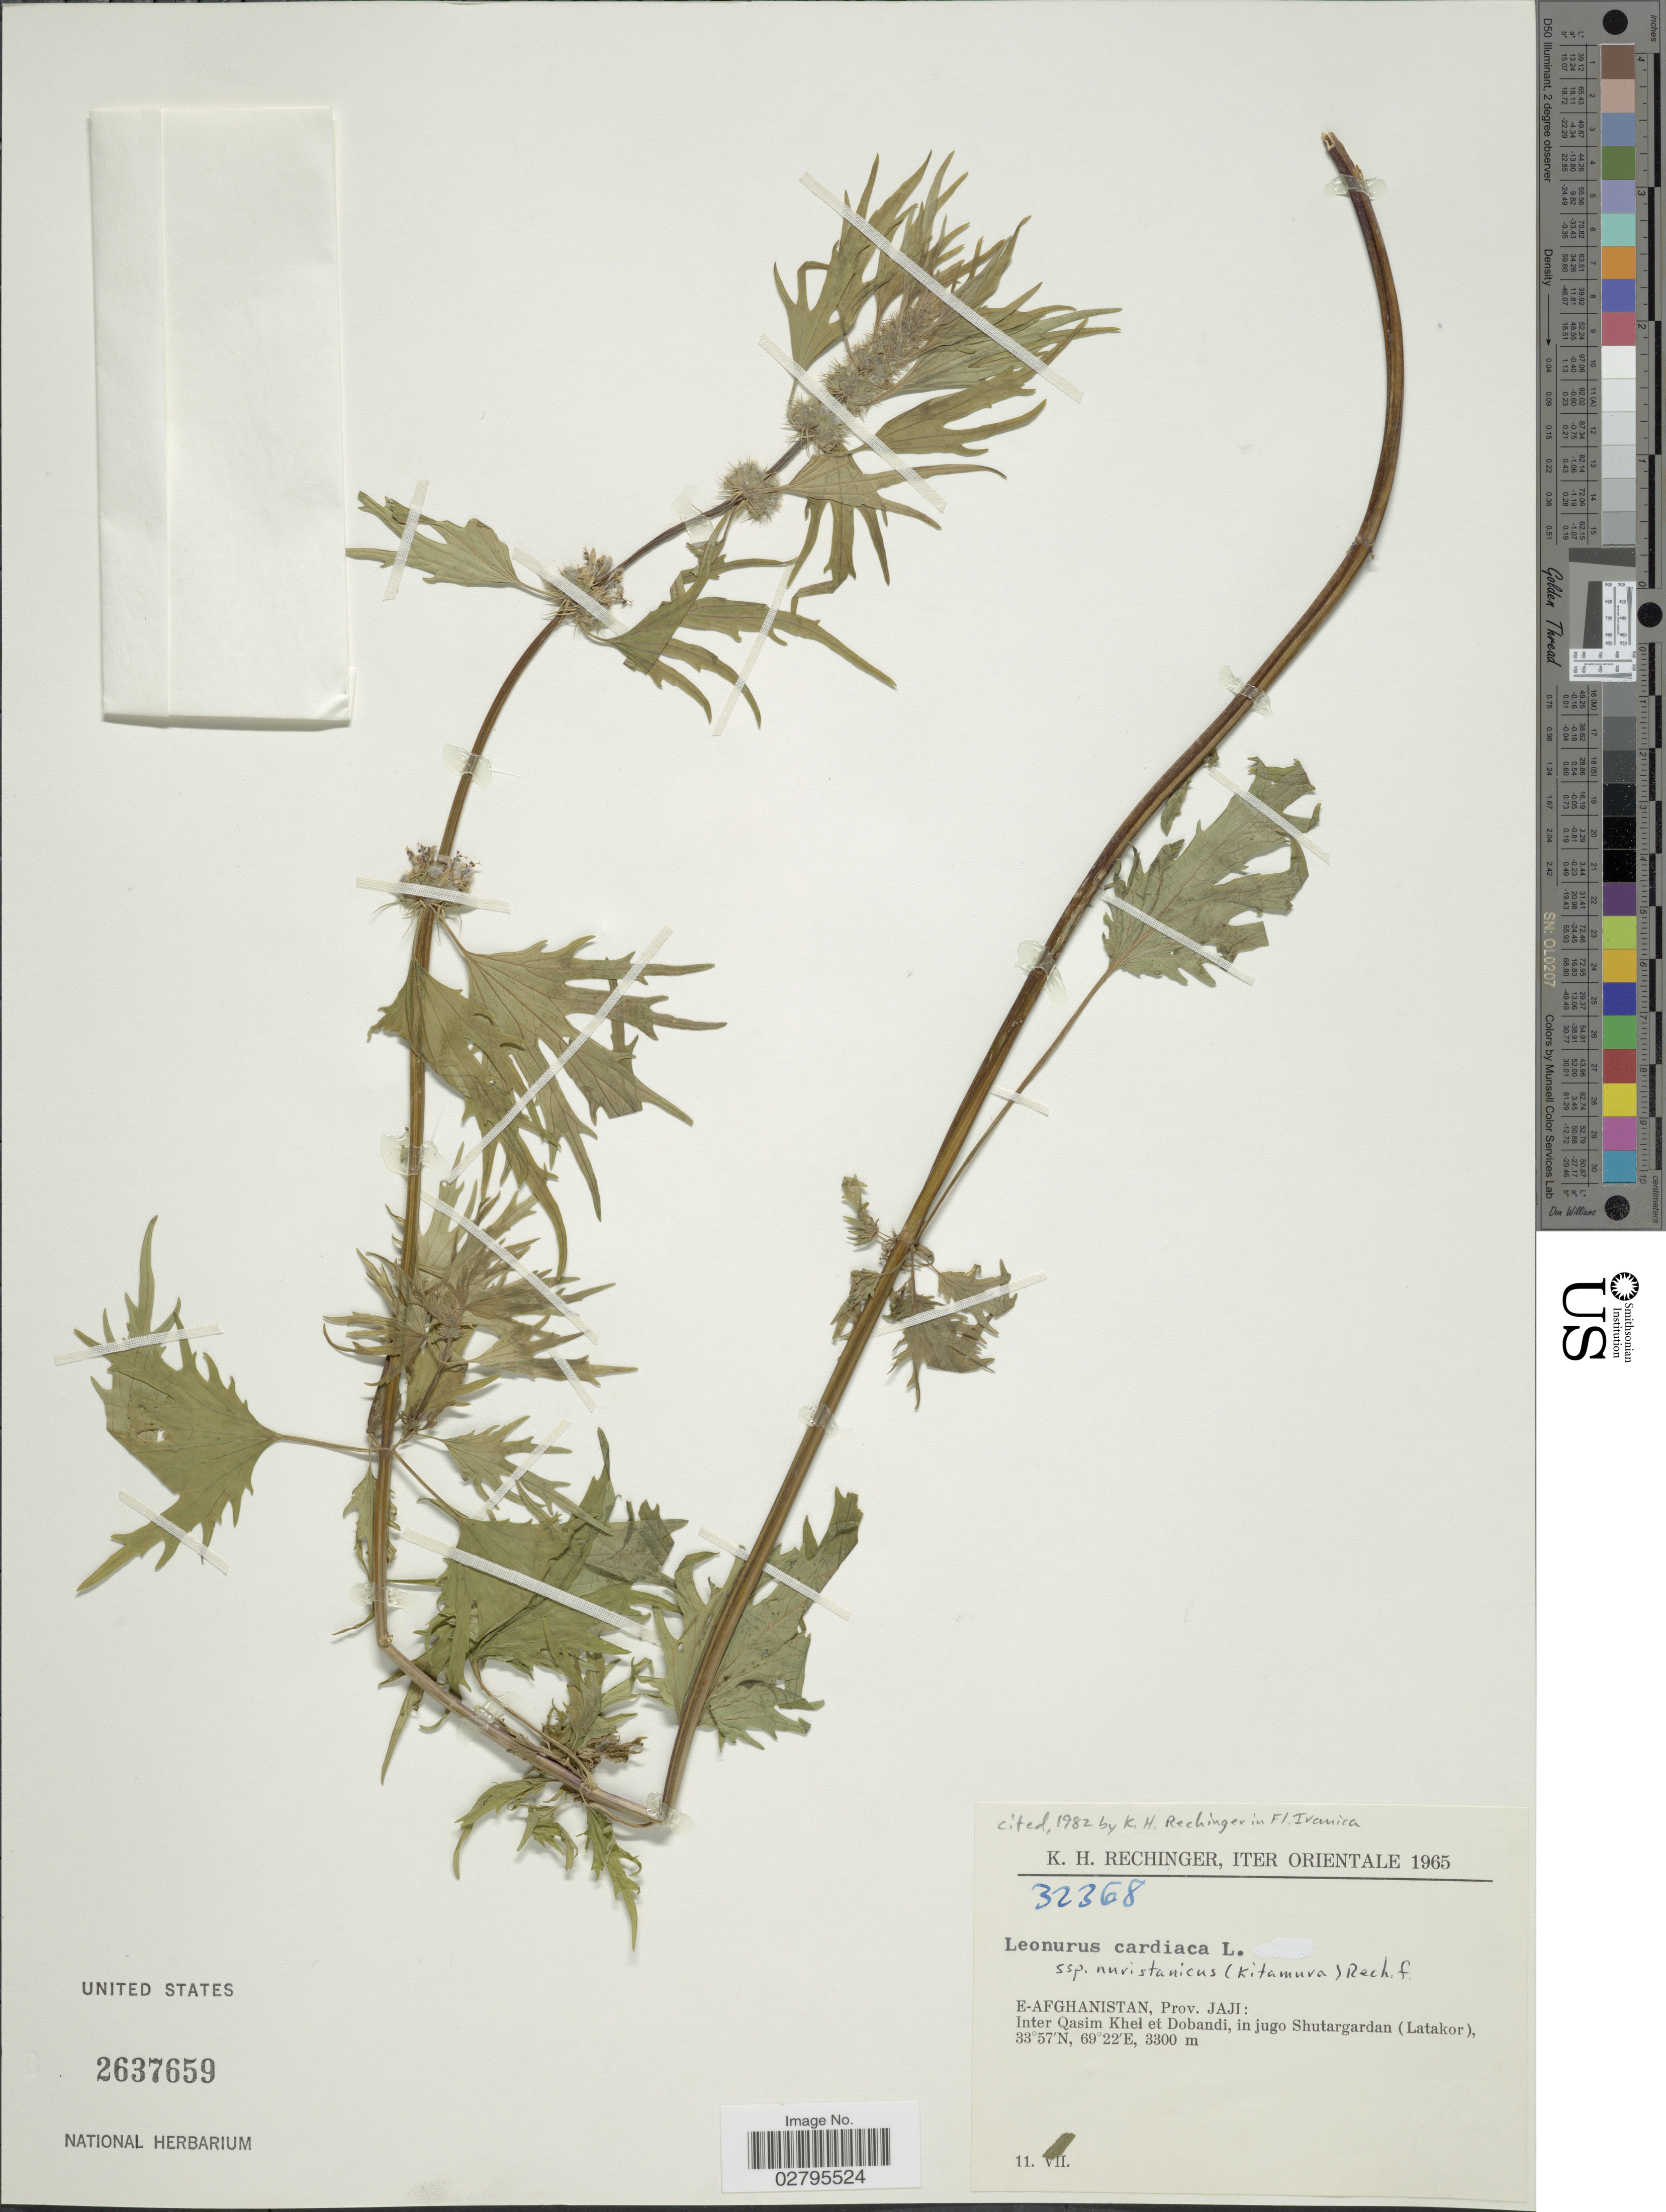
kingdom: Plantae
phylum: Tracheophyta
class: Magnoliopsida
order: Lamiales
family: Lamiaceae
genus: Leonurus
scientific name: Leonurus cardiaca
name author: L.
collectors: K. H. Rechinger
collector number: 32368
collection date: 1965-07-11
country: Afghanistan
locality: E- Afghanistan, Prov. Jaji: Inter Qasim Khel et Dobandi, in jugo Shutargardan (Latakor).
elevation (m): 3300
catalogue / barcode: US 2637659